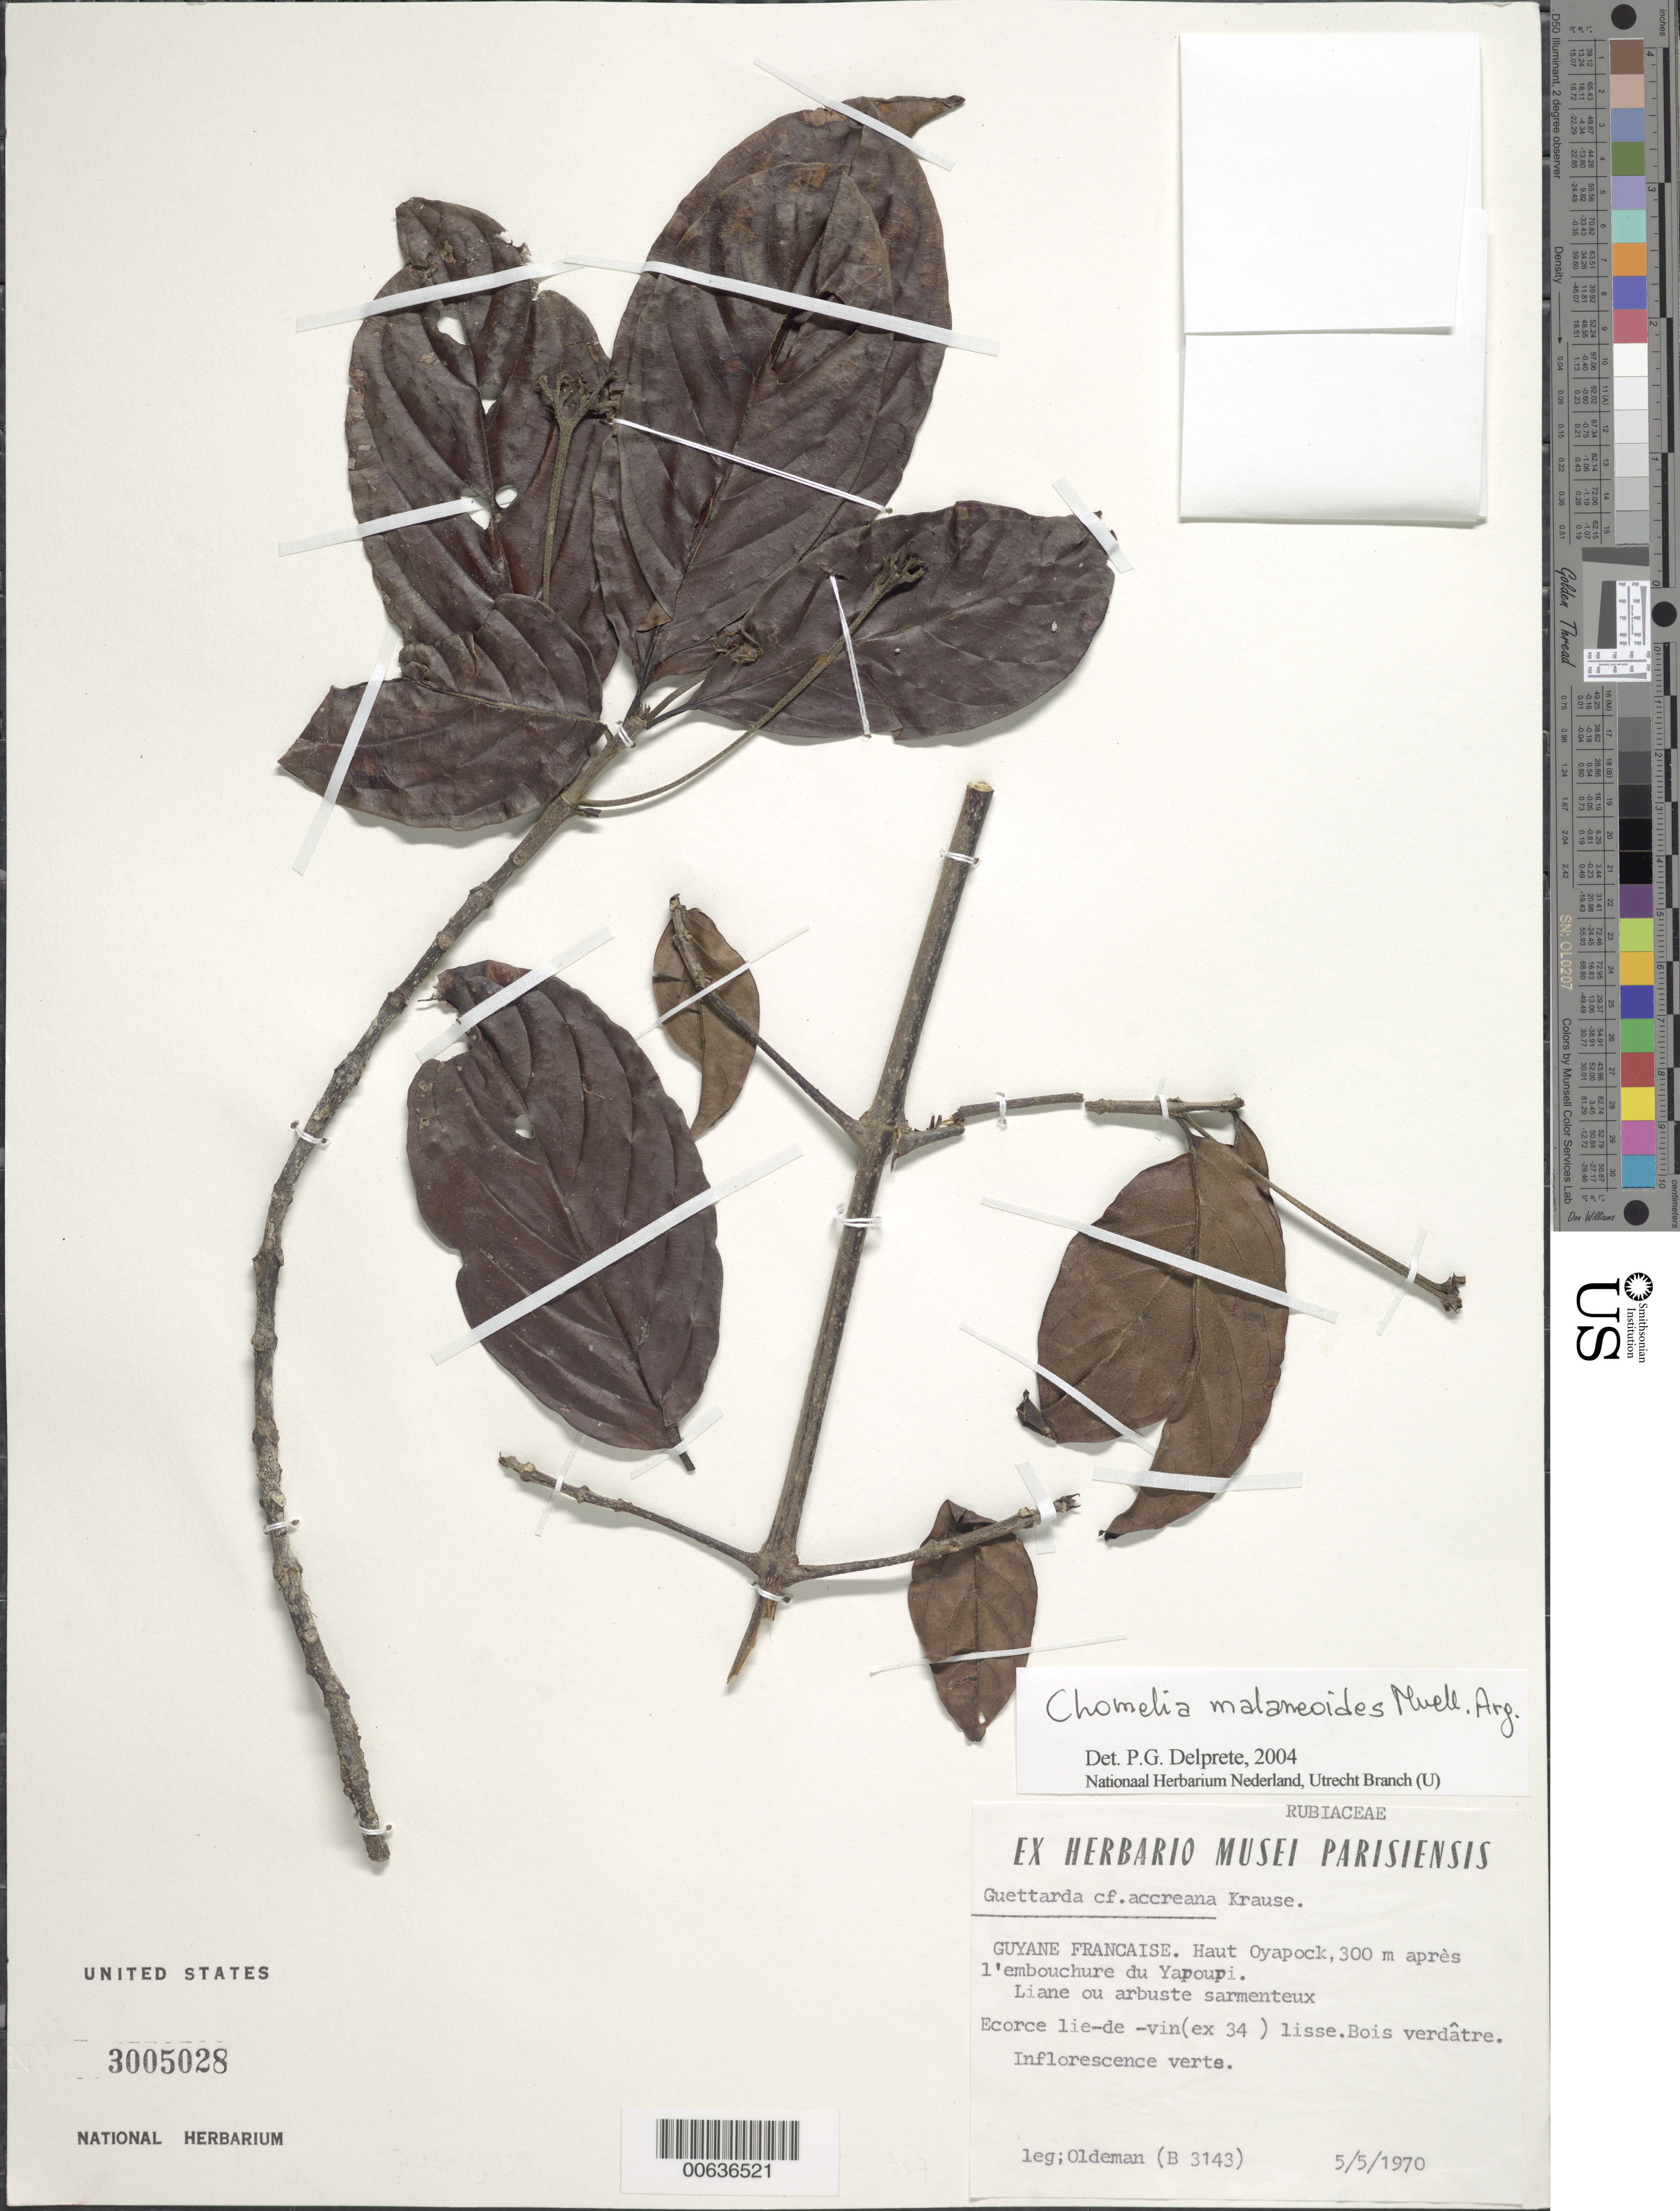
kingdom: Plantae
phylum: Tracheophyta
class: Magnoliopsida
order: Gentianales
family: Rubiaceae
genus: Chomelia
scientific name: Chomelia malaneoides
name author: Müll. Arg.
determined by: Delprete, P. G., Herb. de Guyane Cay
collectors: R. Oldeman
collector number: B 3143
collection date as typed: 5-May-70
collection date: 1970-05-05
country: French Guiana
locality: Haut Oyapock, 300 m après du Yaroupi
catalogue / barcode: US 3005028